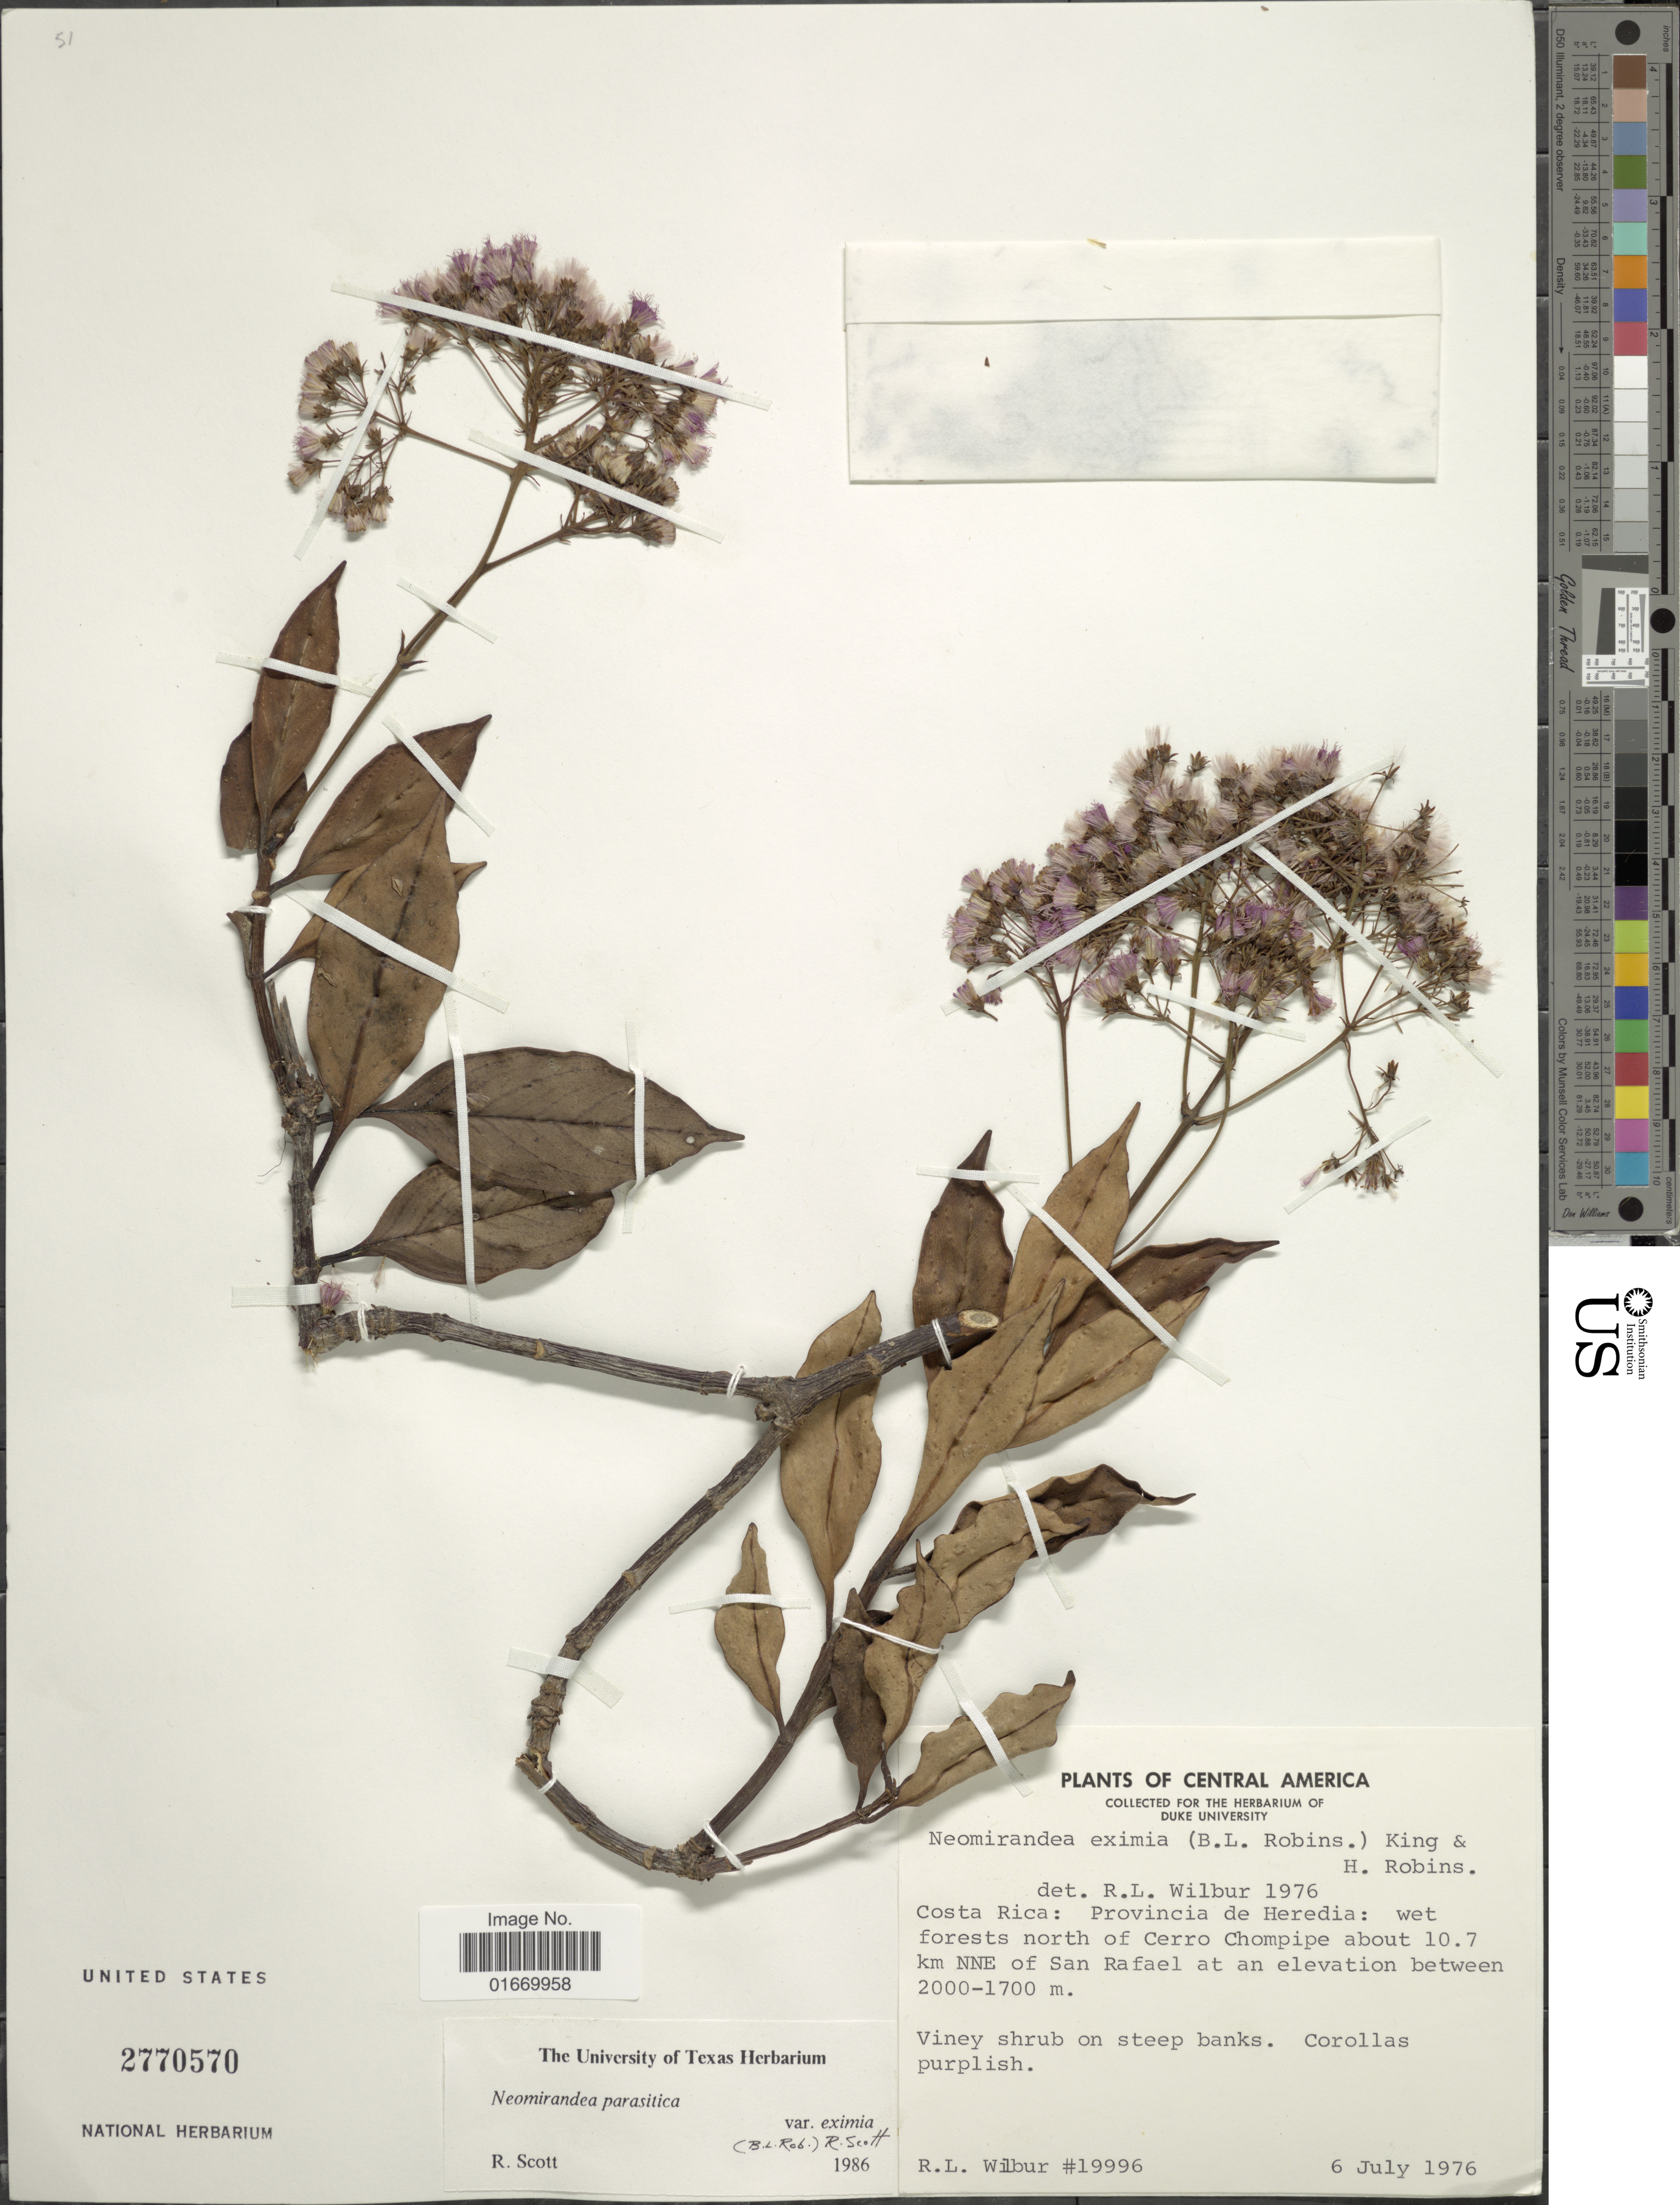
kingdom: Plantae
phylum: Tracheophyta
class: Magnoliopsida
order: Asterales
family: Asteraceae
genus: Neomirandea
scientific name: Neomirandea eximia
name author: (B.L. Rob.) R.M. King & H. Rob.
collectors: R. L. Wilbur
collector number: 19996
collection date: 1976-07-06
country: Costa Rica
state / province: Heredia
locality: Wet forests north of Cerro Chompipe about 10.7 km NNE of San Rafael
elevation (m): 1700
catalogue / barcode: US 2770570